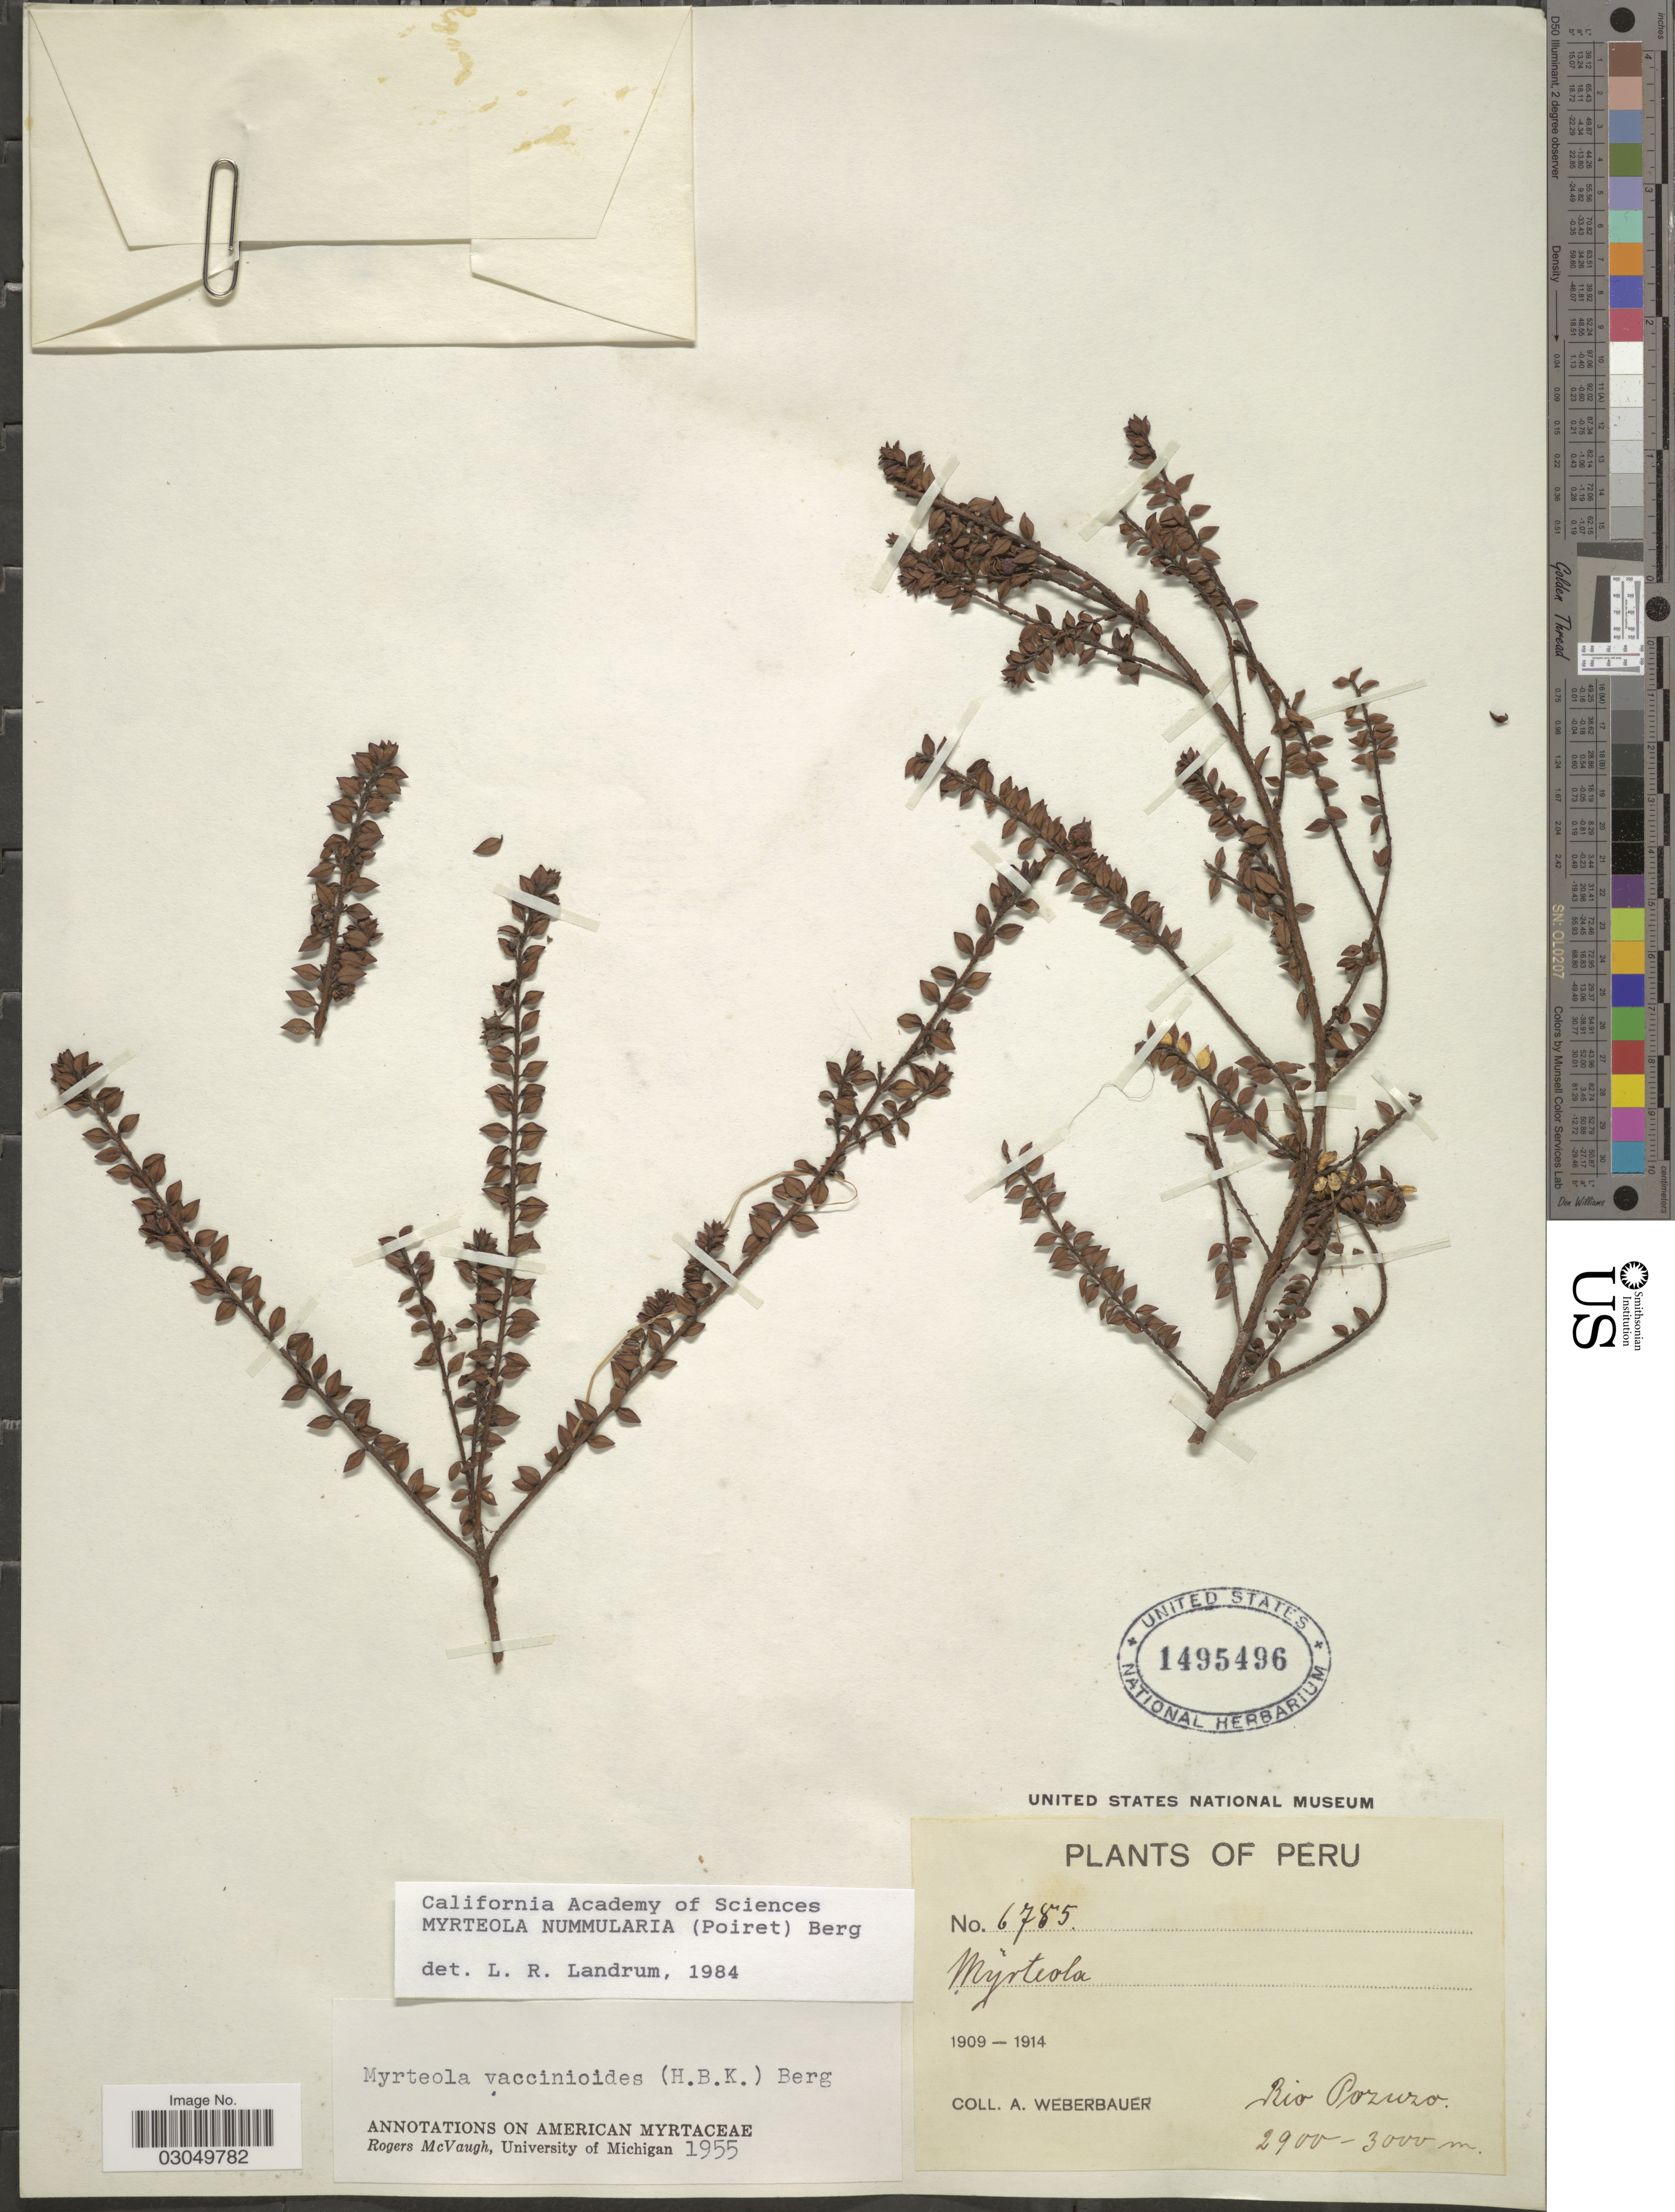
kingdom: Plantae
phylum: Tracheophyta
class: Magnoliopsida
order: Myrtales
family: Myrtaceae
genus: Myrteola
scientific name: Myrteola nummularia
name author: (Lam.) O. Berg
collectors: A. Weberbauer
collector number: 6785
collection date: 1909/1914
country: Peru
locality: Rio Pozuzo.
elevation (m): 2900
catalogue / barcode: US 1495496